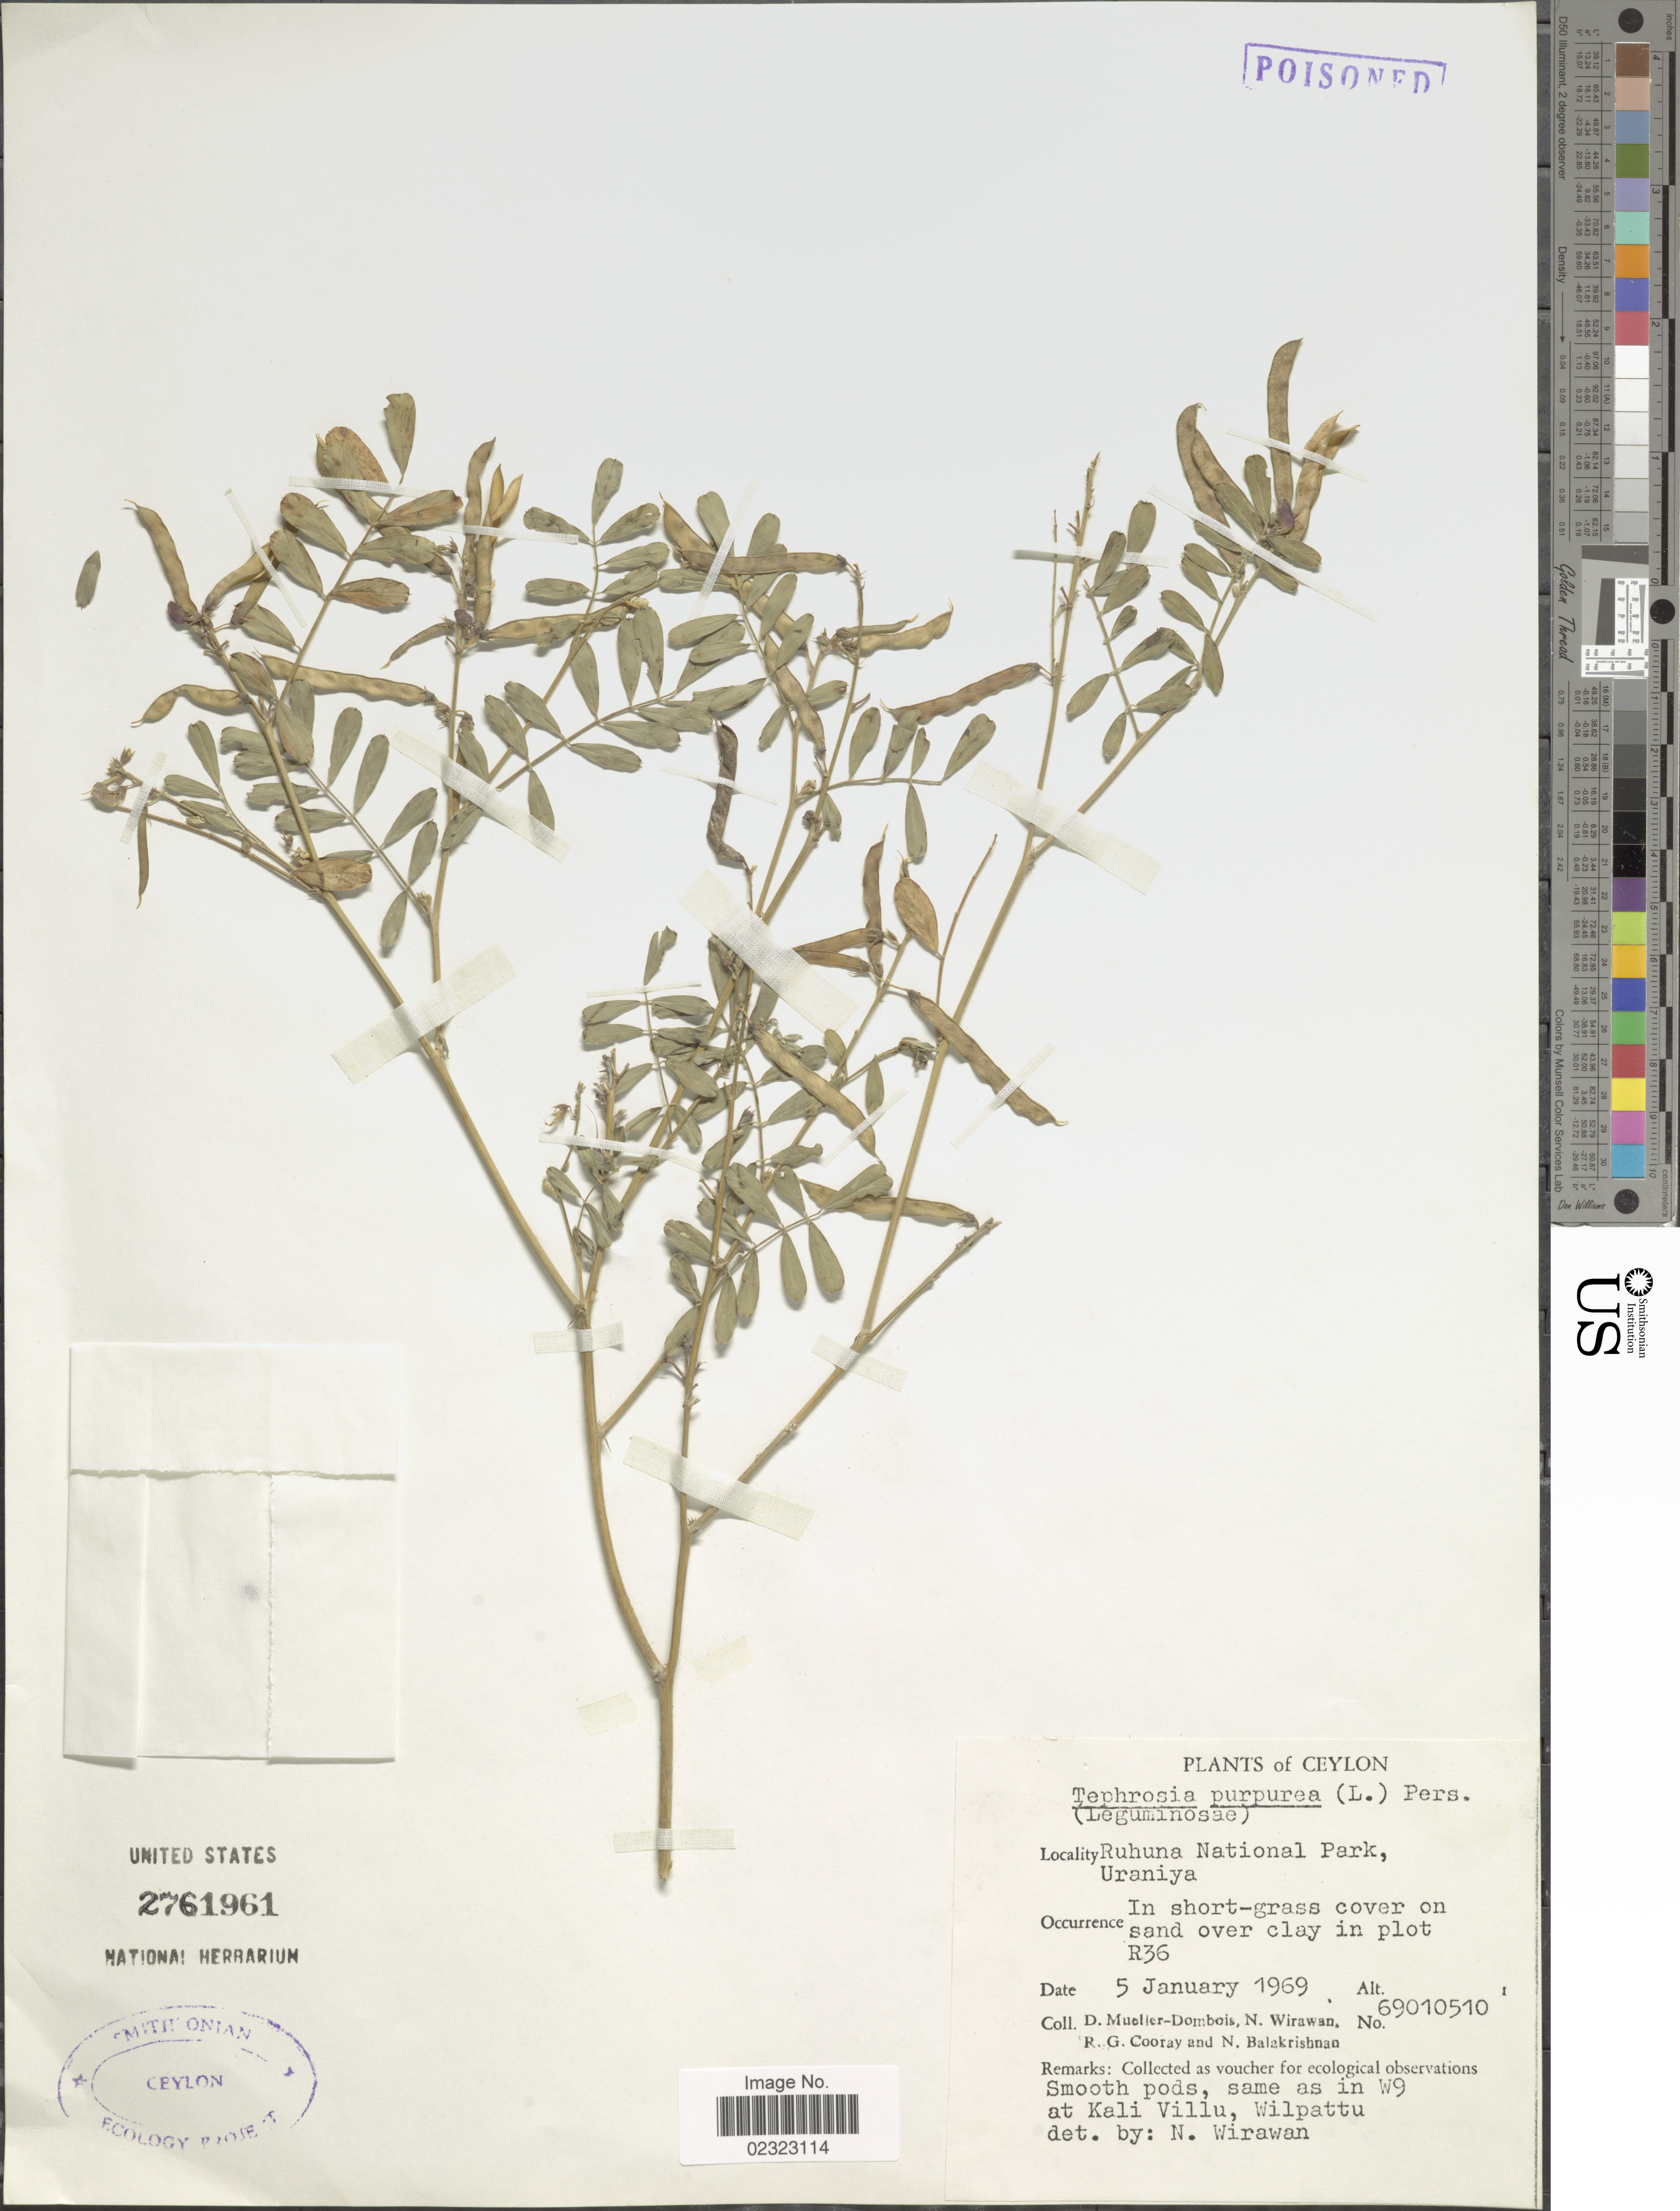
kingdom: Plantae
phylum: Tracheophyta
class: Magnoliopsida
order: Fabales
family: Fabaceae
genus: Tephrosia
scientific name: Tephrosia purpurea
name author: (L.) Pers.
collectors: D. Mueller-Dombois, N. Wirawan, R. Cooray & N. Balakrishnan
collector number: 69010510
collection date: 1969-01-05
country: Sri Lanka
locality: Ceylon. Ruhuna National Park, Uraniya. in plot R36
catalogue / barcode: US 2761961